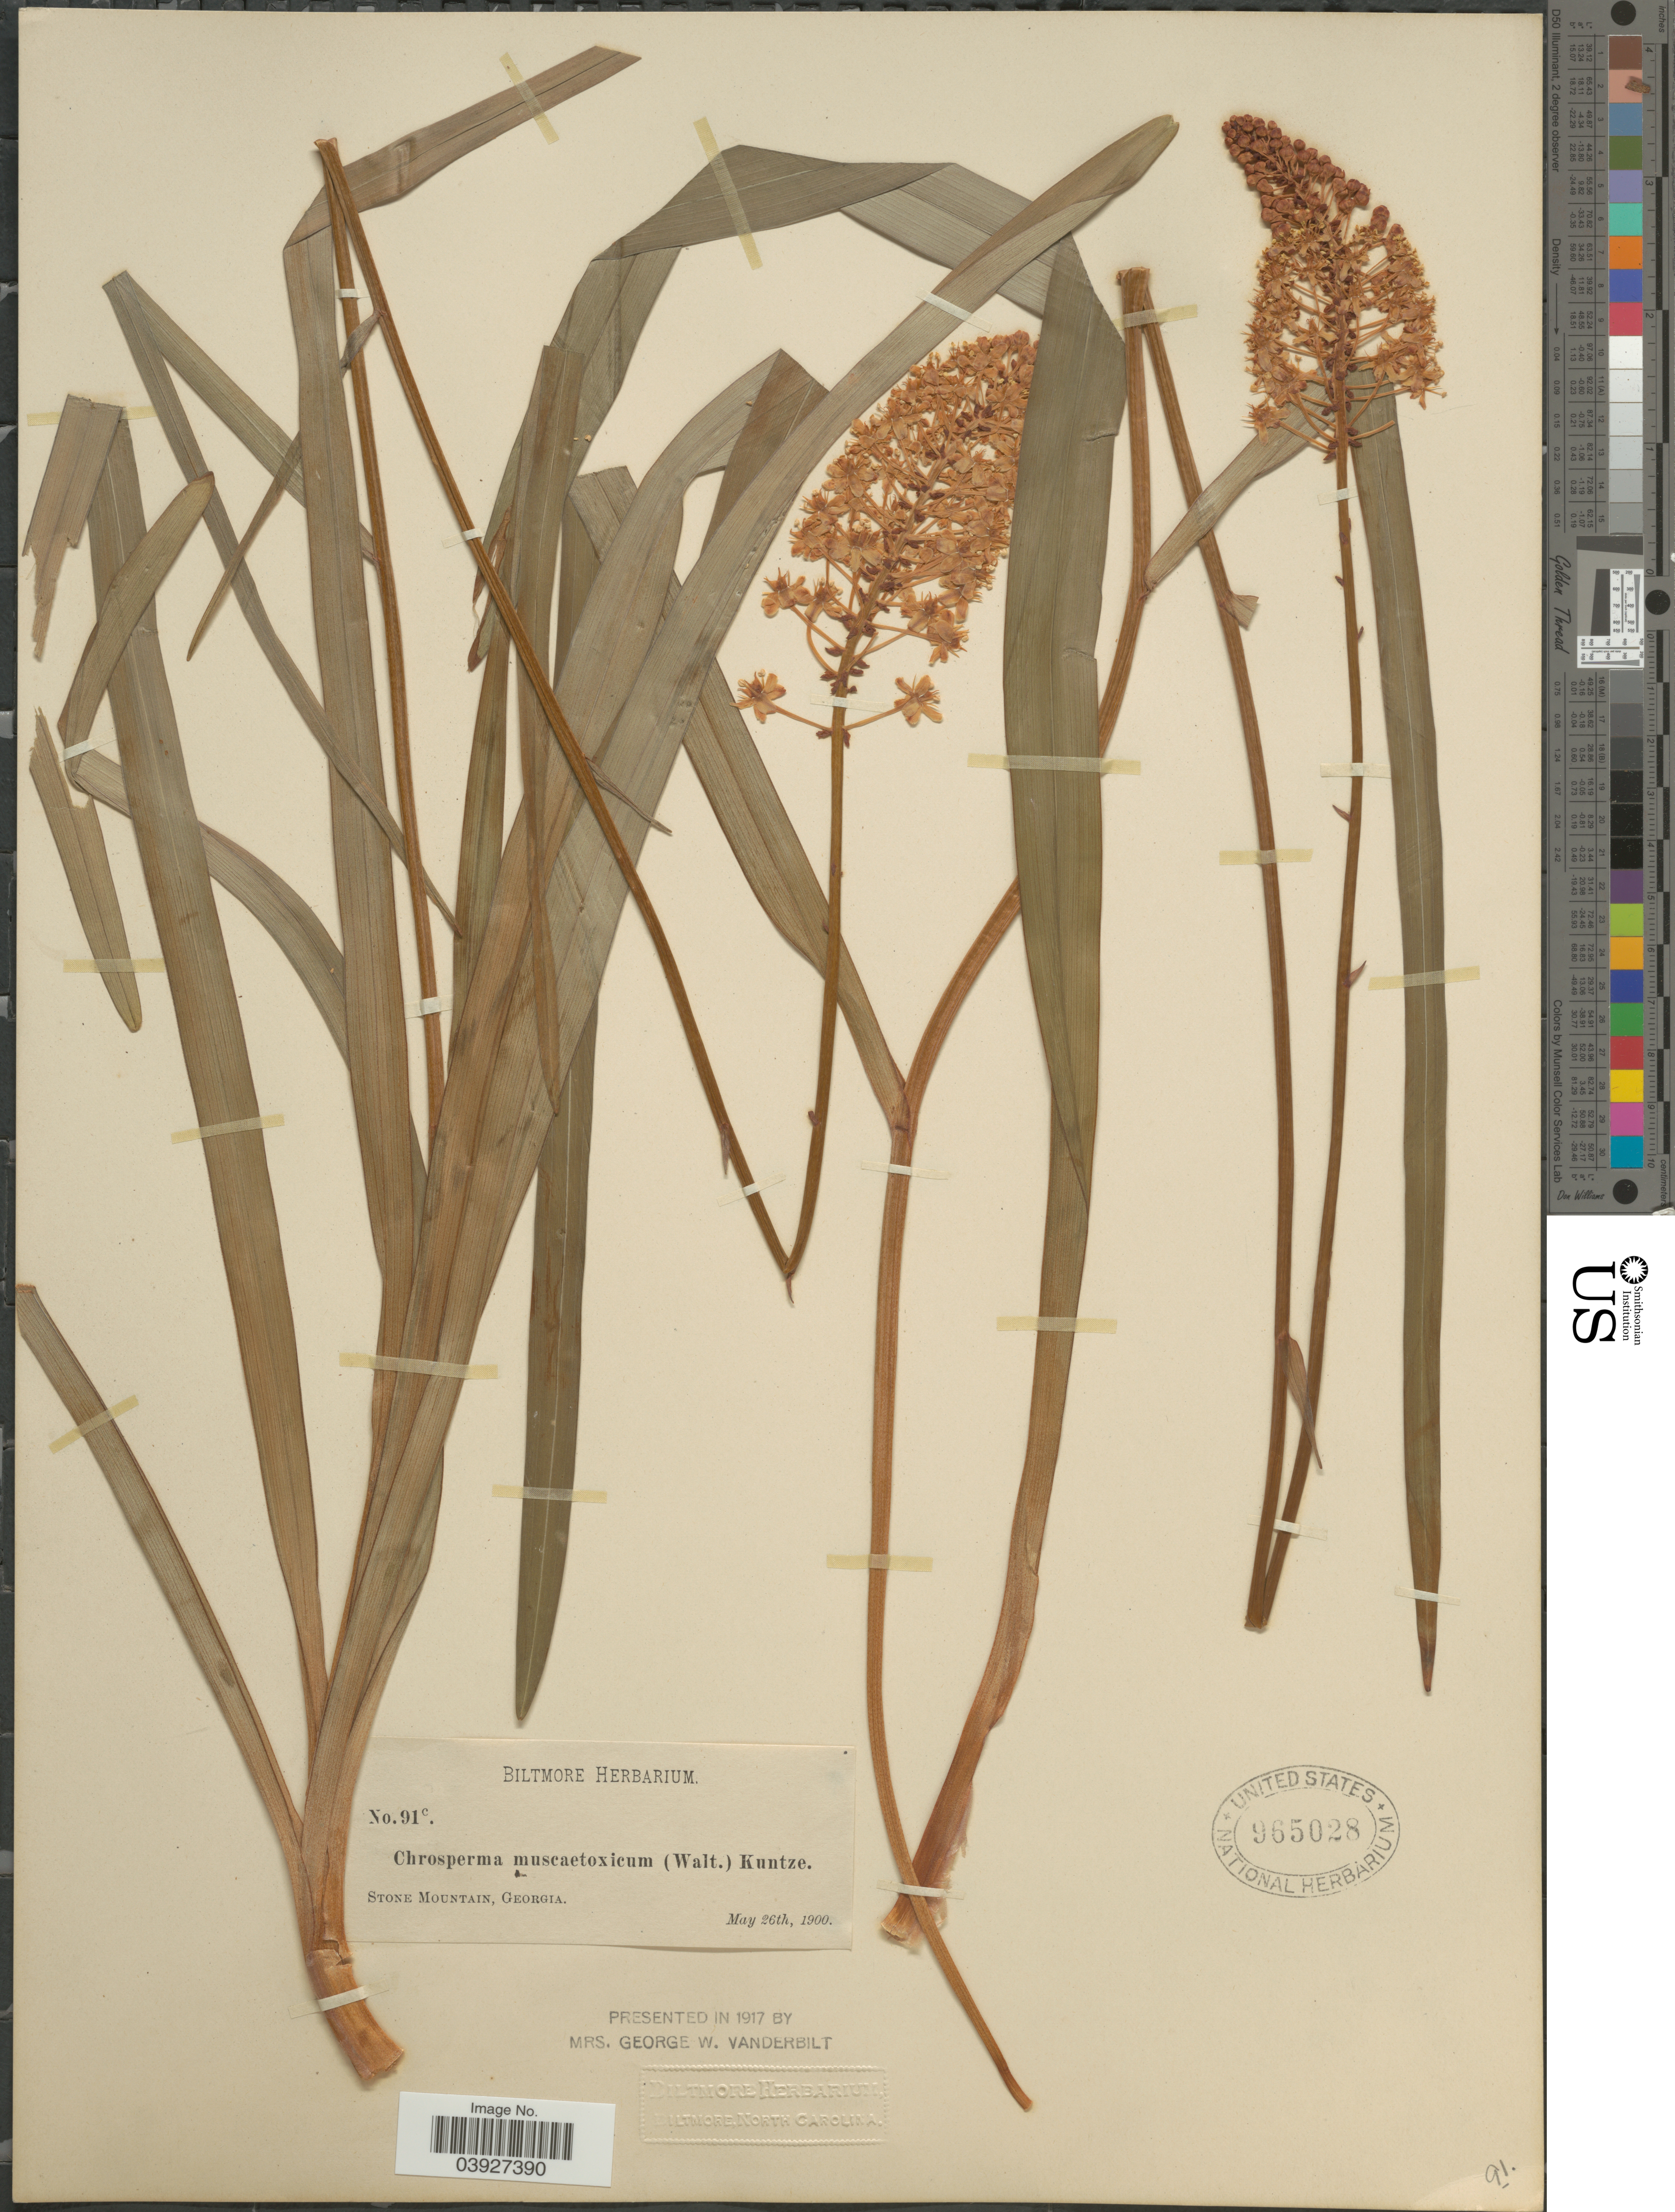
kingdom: Plantae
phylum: Tracheophyta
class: Liliopsida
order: Liliales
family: Melanthiaceae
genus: Amianthium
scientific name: Amianthium muscitoxicum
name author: (Walter) A. Gray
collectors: ex herb. Biltmore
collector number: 91c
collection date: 1900-05-26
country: United States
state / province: Georgia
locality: Stone Mountain.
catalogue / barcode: US 965028